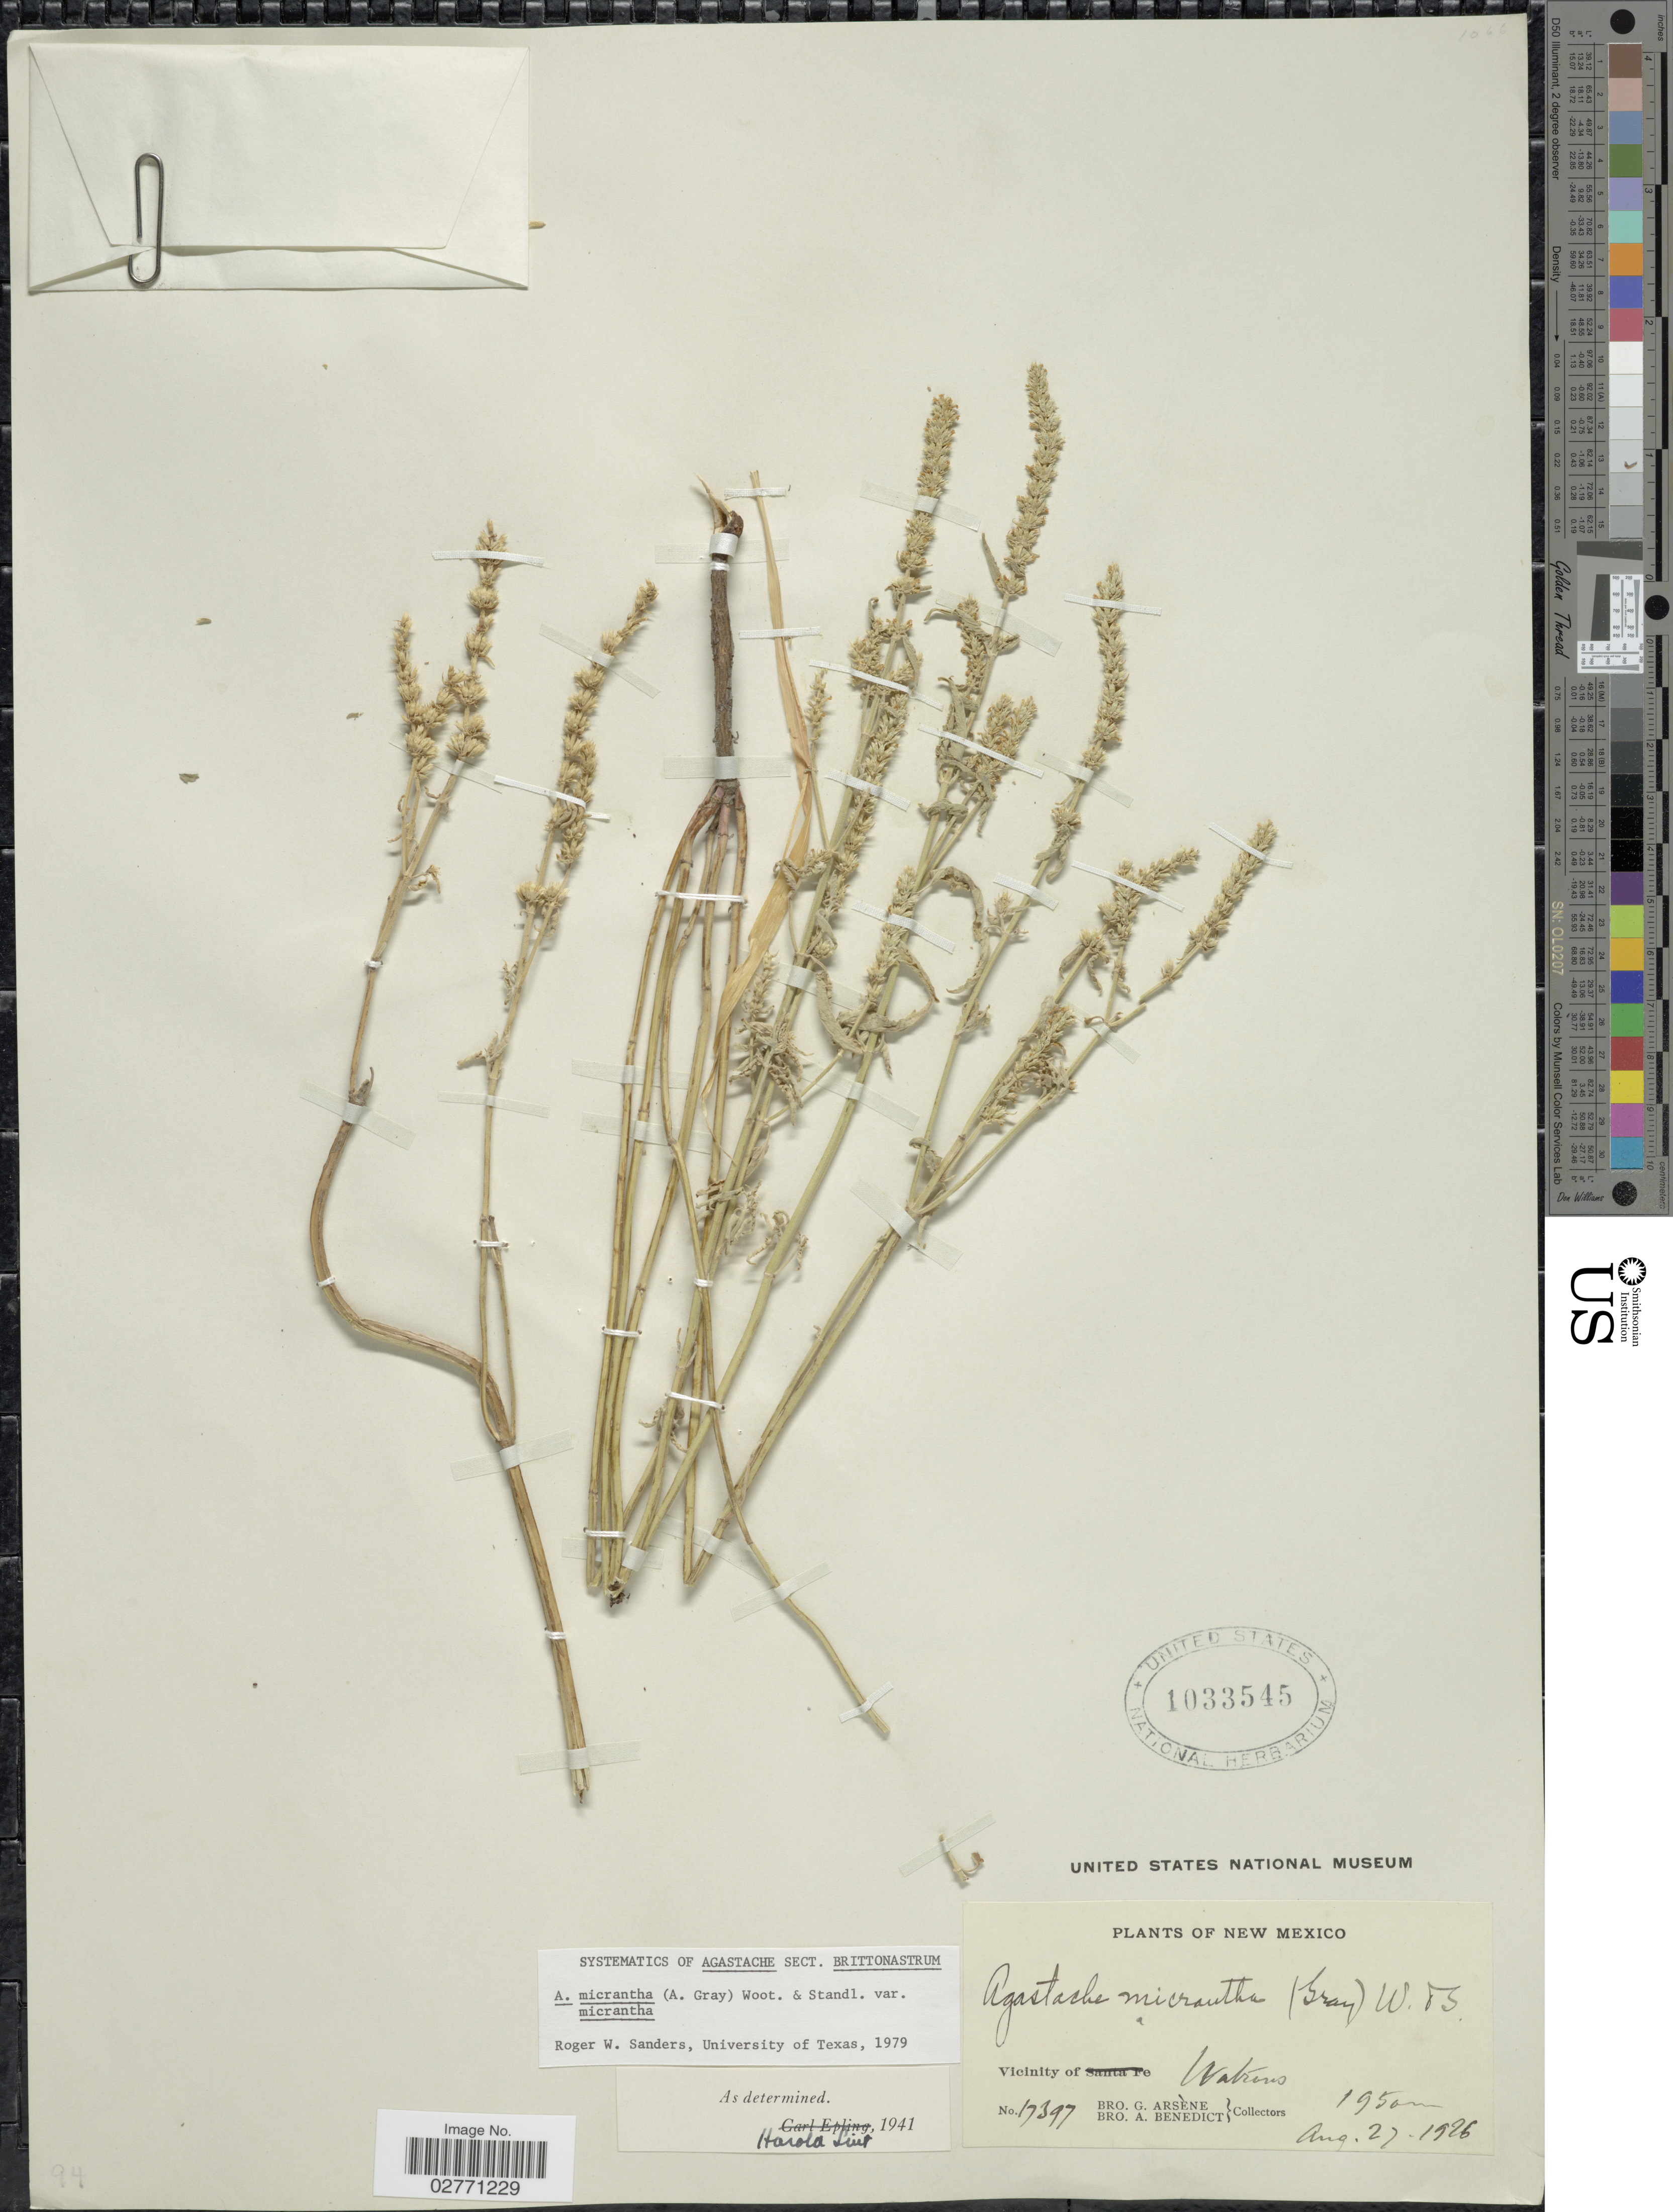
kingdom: Plantae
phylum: Tracheophyta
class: Magnoliopsida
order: Lamiales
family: Lamiaceae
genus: Agastache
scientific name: Agastache micrantha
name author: (A. Gray) Wooton & Standl.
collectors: Bro. G. Arsène & Bro. A. Benedict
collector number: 17397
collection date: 1926-08-27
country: United States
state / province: New Mexico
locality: Vicinity of Watrous.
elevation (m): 1950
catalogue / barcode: US 1033545